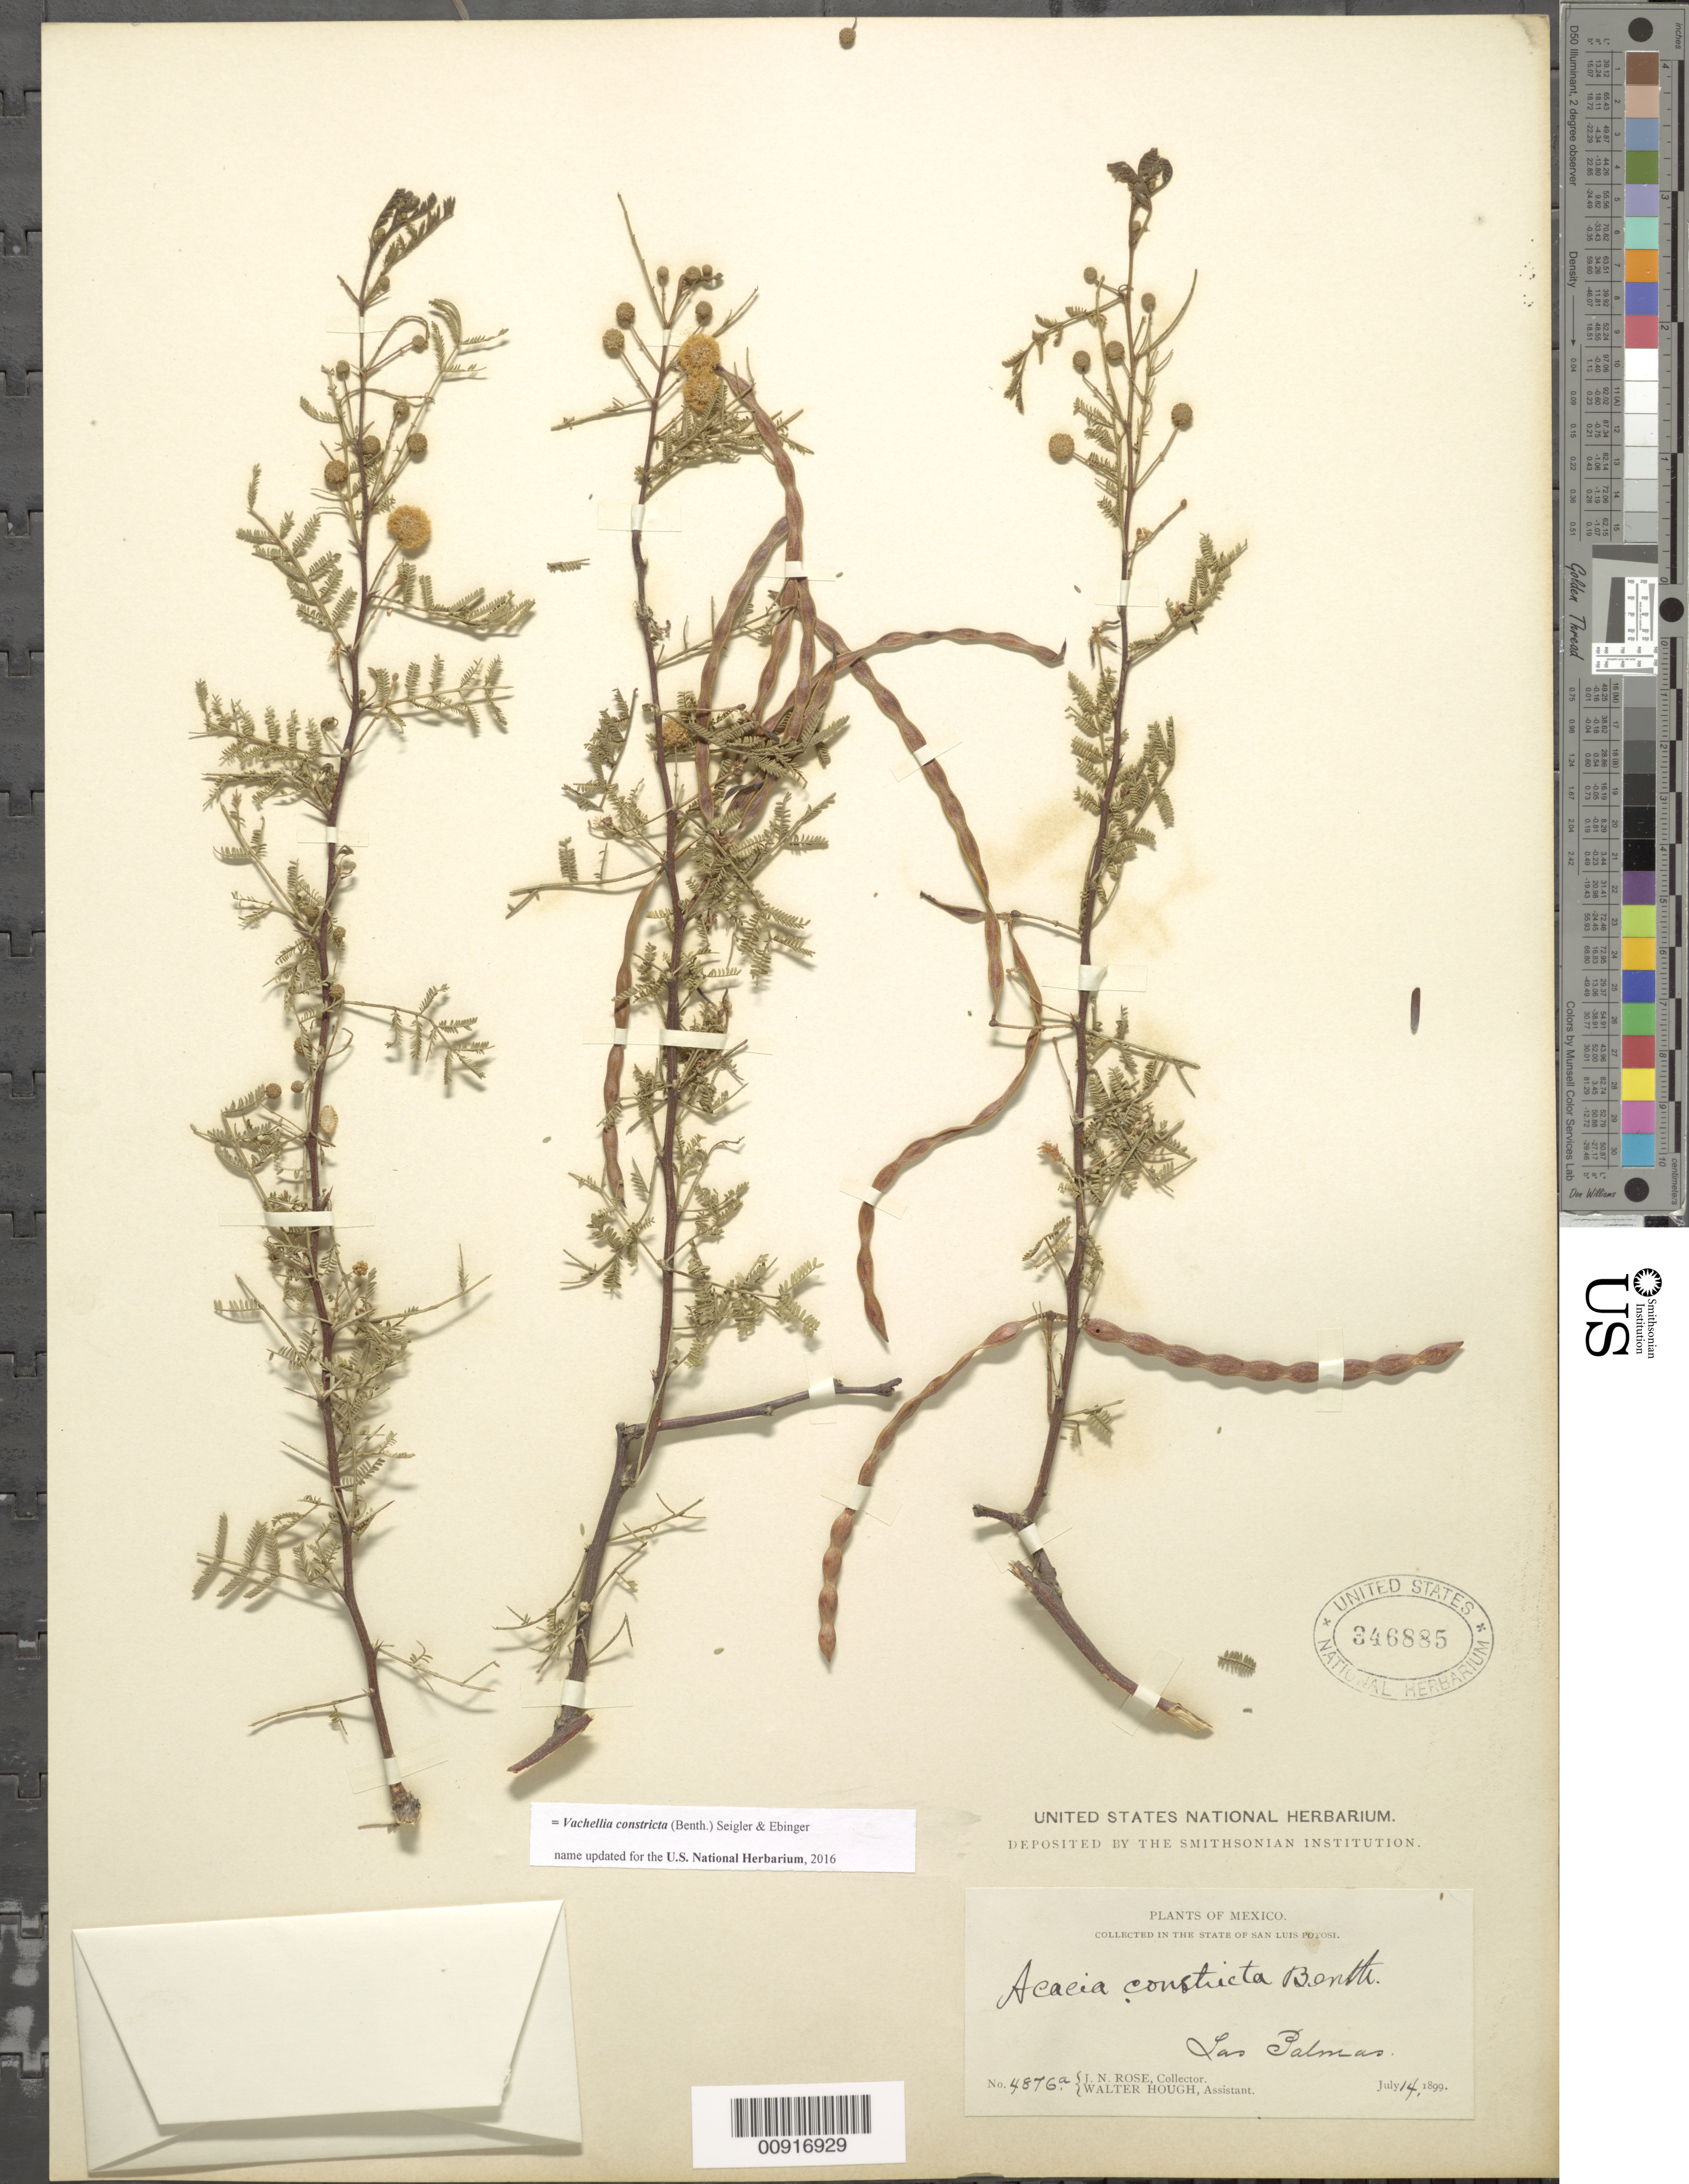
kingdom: Plantae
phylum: Tracheophyta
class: Magnoliopsida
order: Fabales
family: Fabaceae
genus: Vachellia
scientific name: Vachellia constricta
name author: (Benth.) Seigler & Ebinger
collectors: J. N. Rose & W. Hough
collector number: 4876 a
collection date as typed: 14 Jul 1899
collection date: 1899-07-14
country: Mexico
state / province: San Luis Potosí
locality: Las Palmas, State of San Luis Potosí.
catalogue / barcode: US 346885